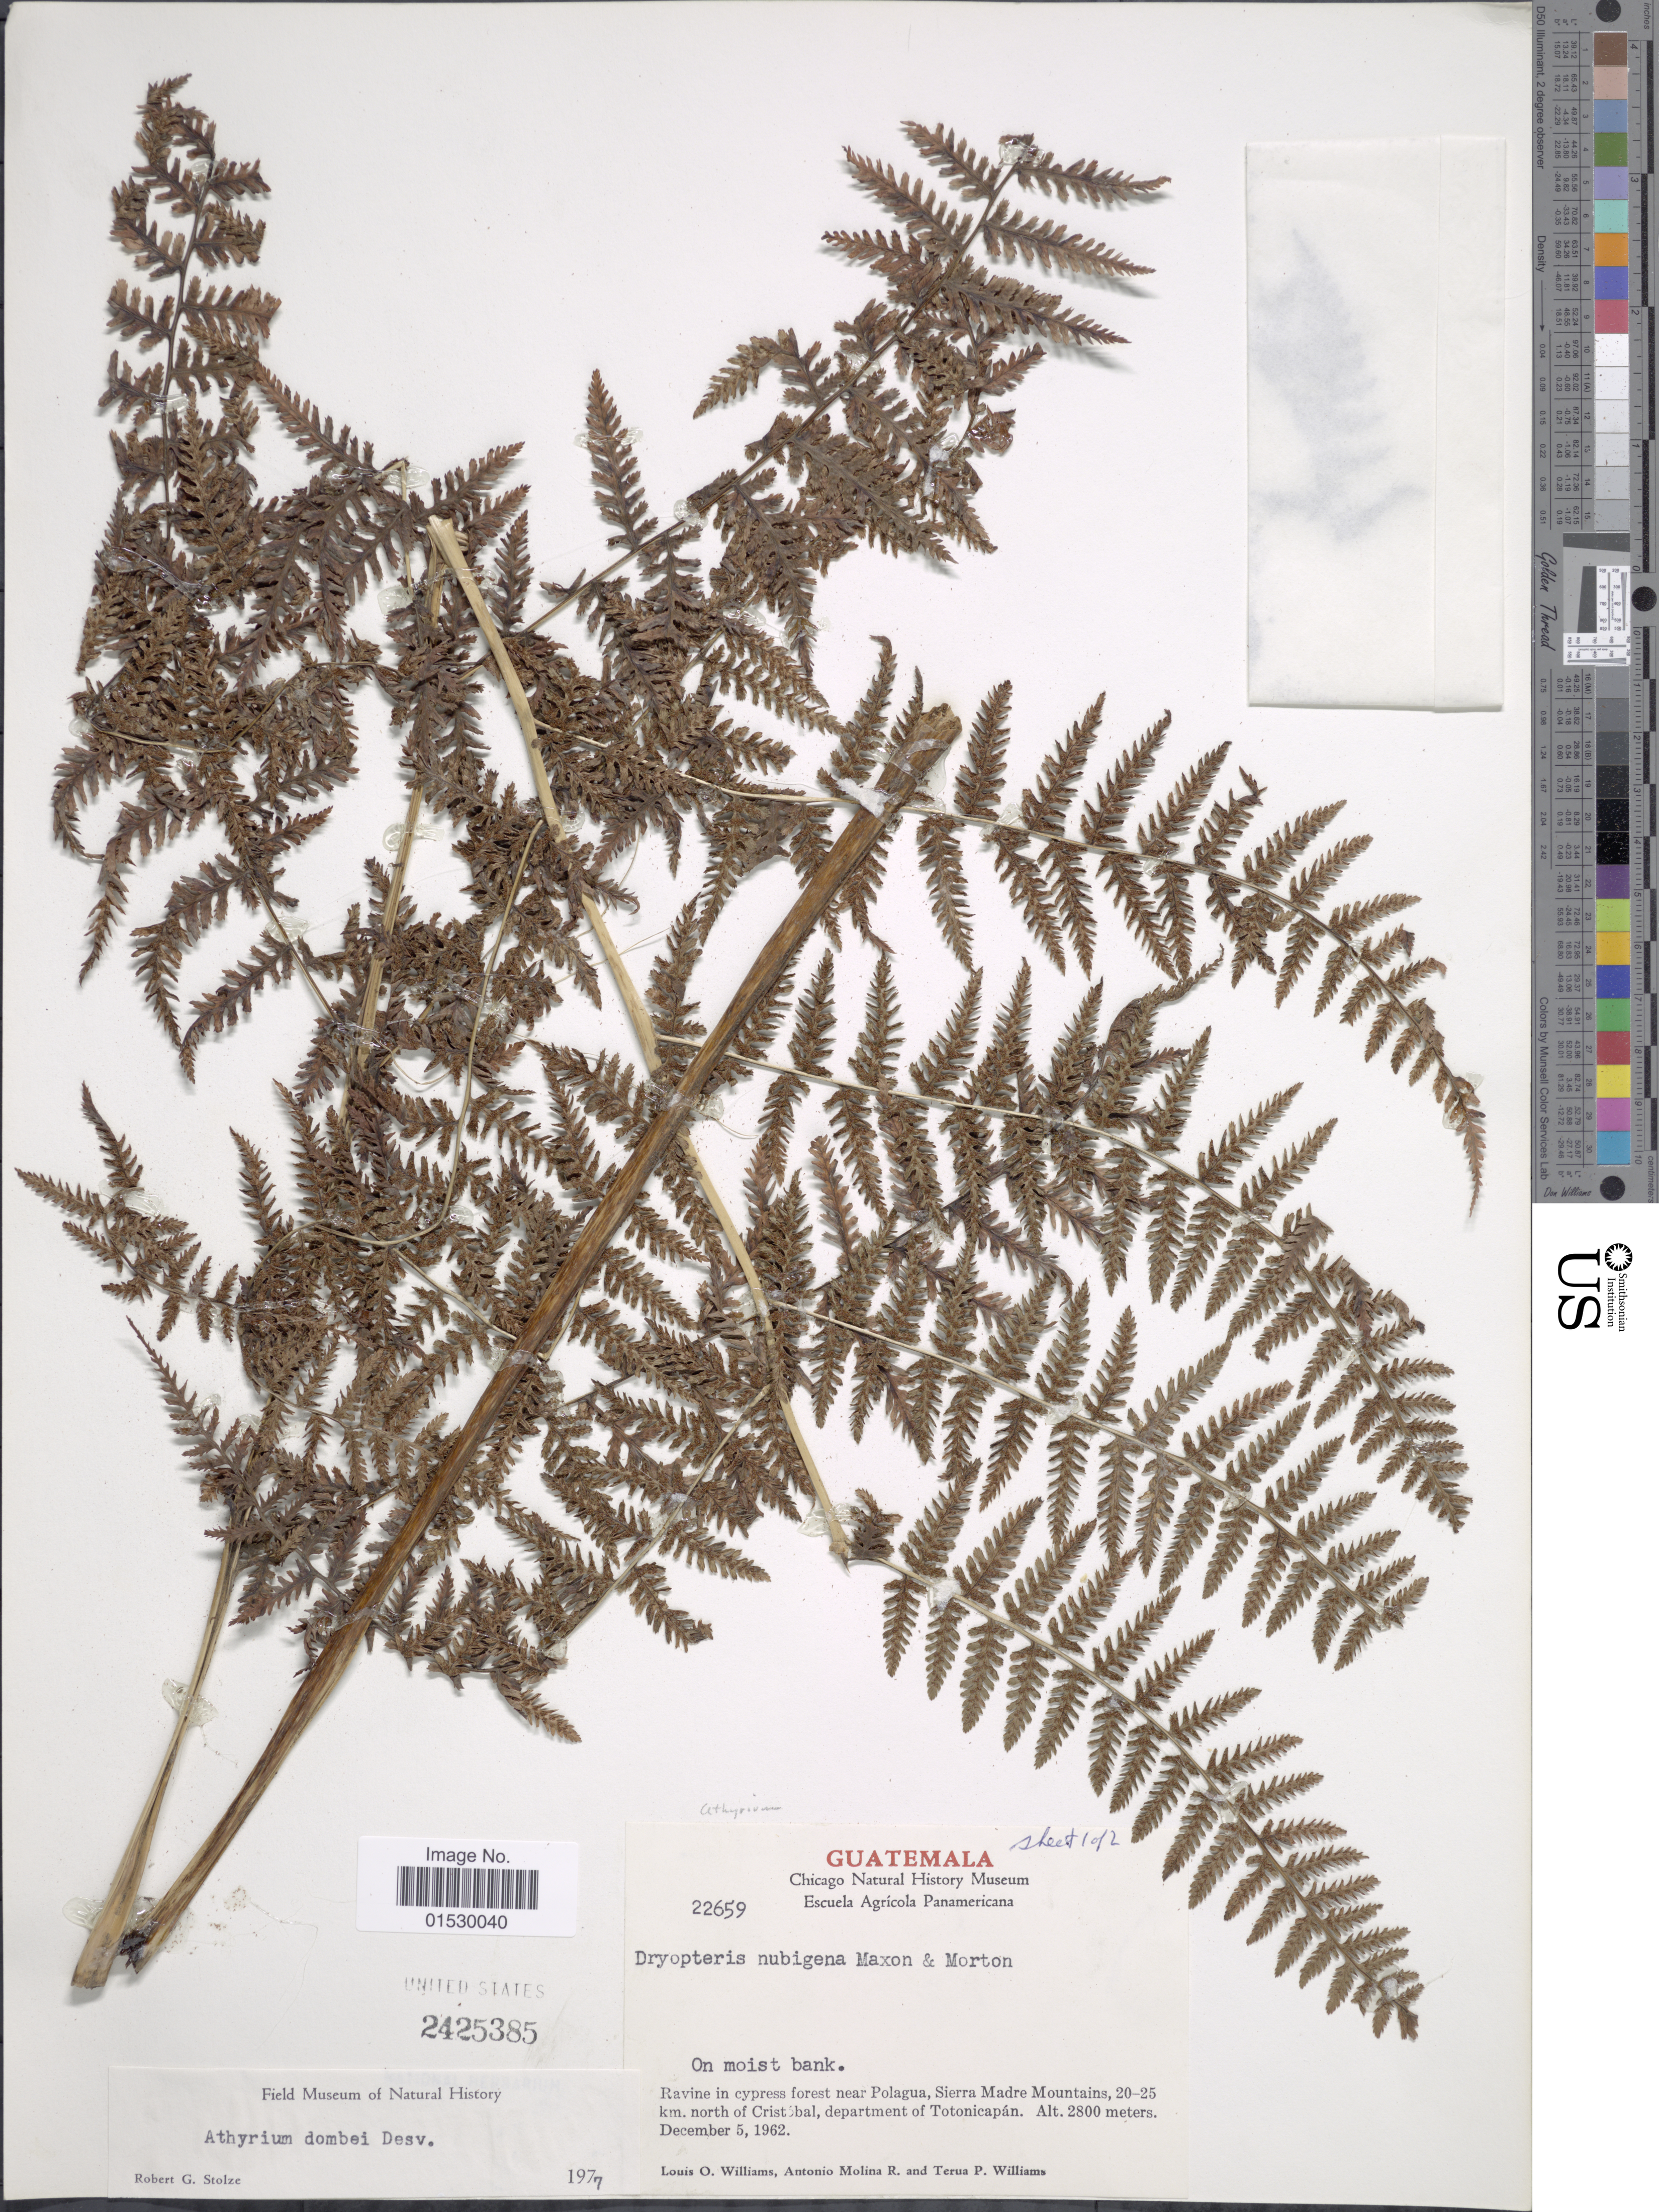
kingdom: Plantae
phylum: Tracheophyta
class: Polypodiopsida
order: Polypodiales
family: Athyriaceae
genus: Athyrium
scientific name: Athyrium dombei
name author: (Desv.) C. Chr.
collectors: L. O. Williams, A. Molina R. & T. P. Williams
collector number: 22659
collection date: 1962-12-05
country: Guatemala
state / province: Totonicapan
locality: Ravine in cypress forest near Polagua, Sierra Madre Mountains, 20-25 km. north of Cristobal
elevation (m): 2800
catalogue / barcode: US 2425385